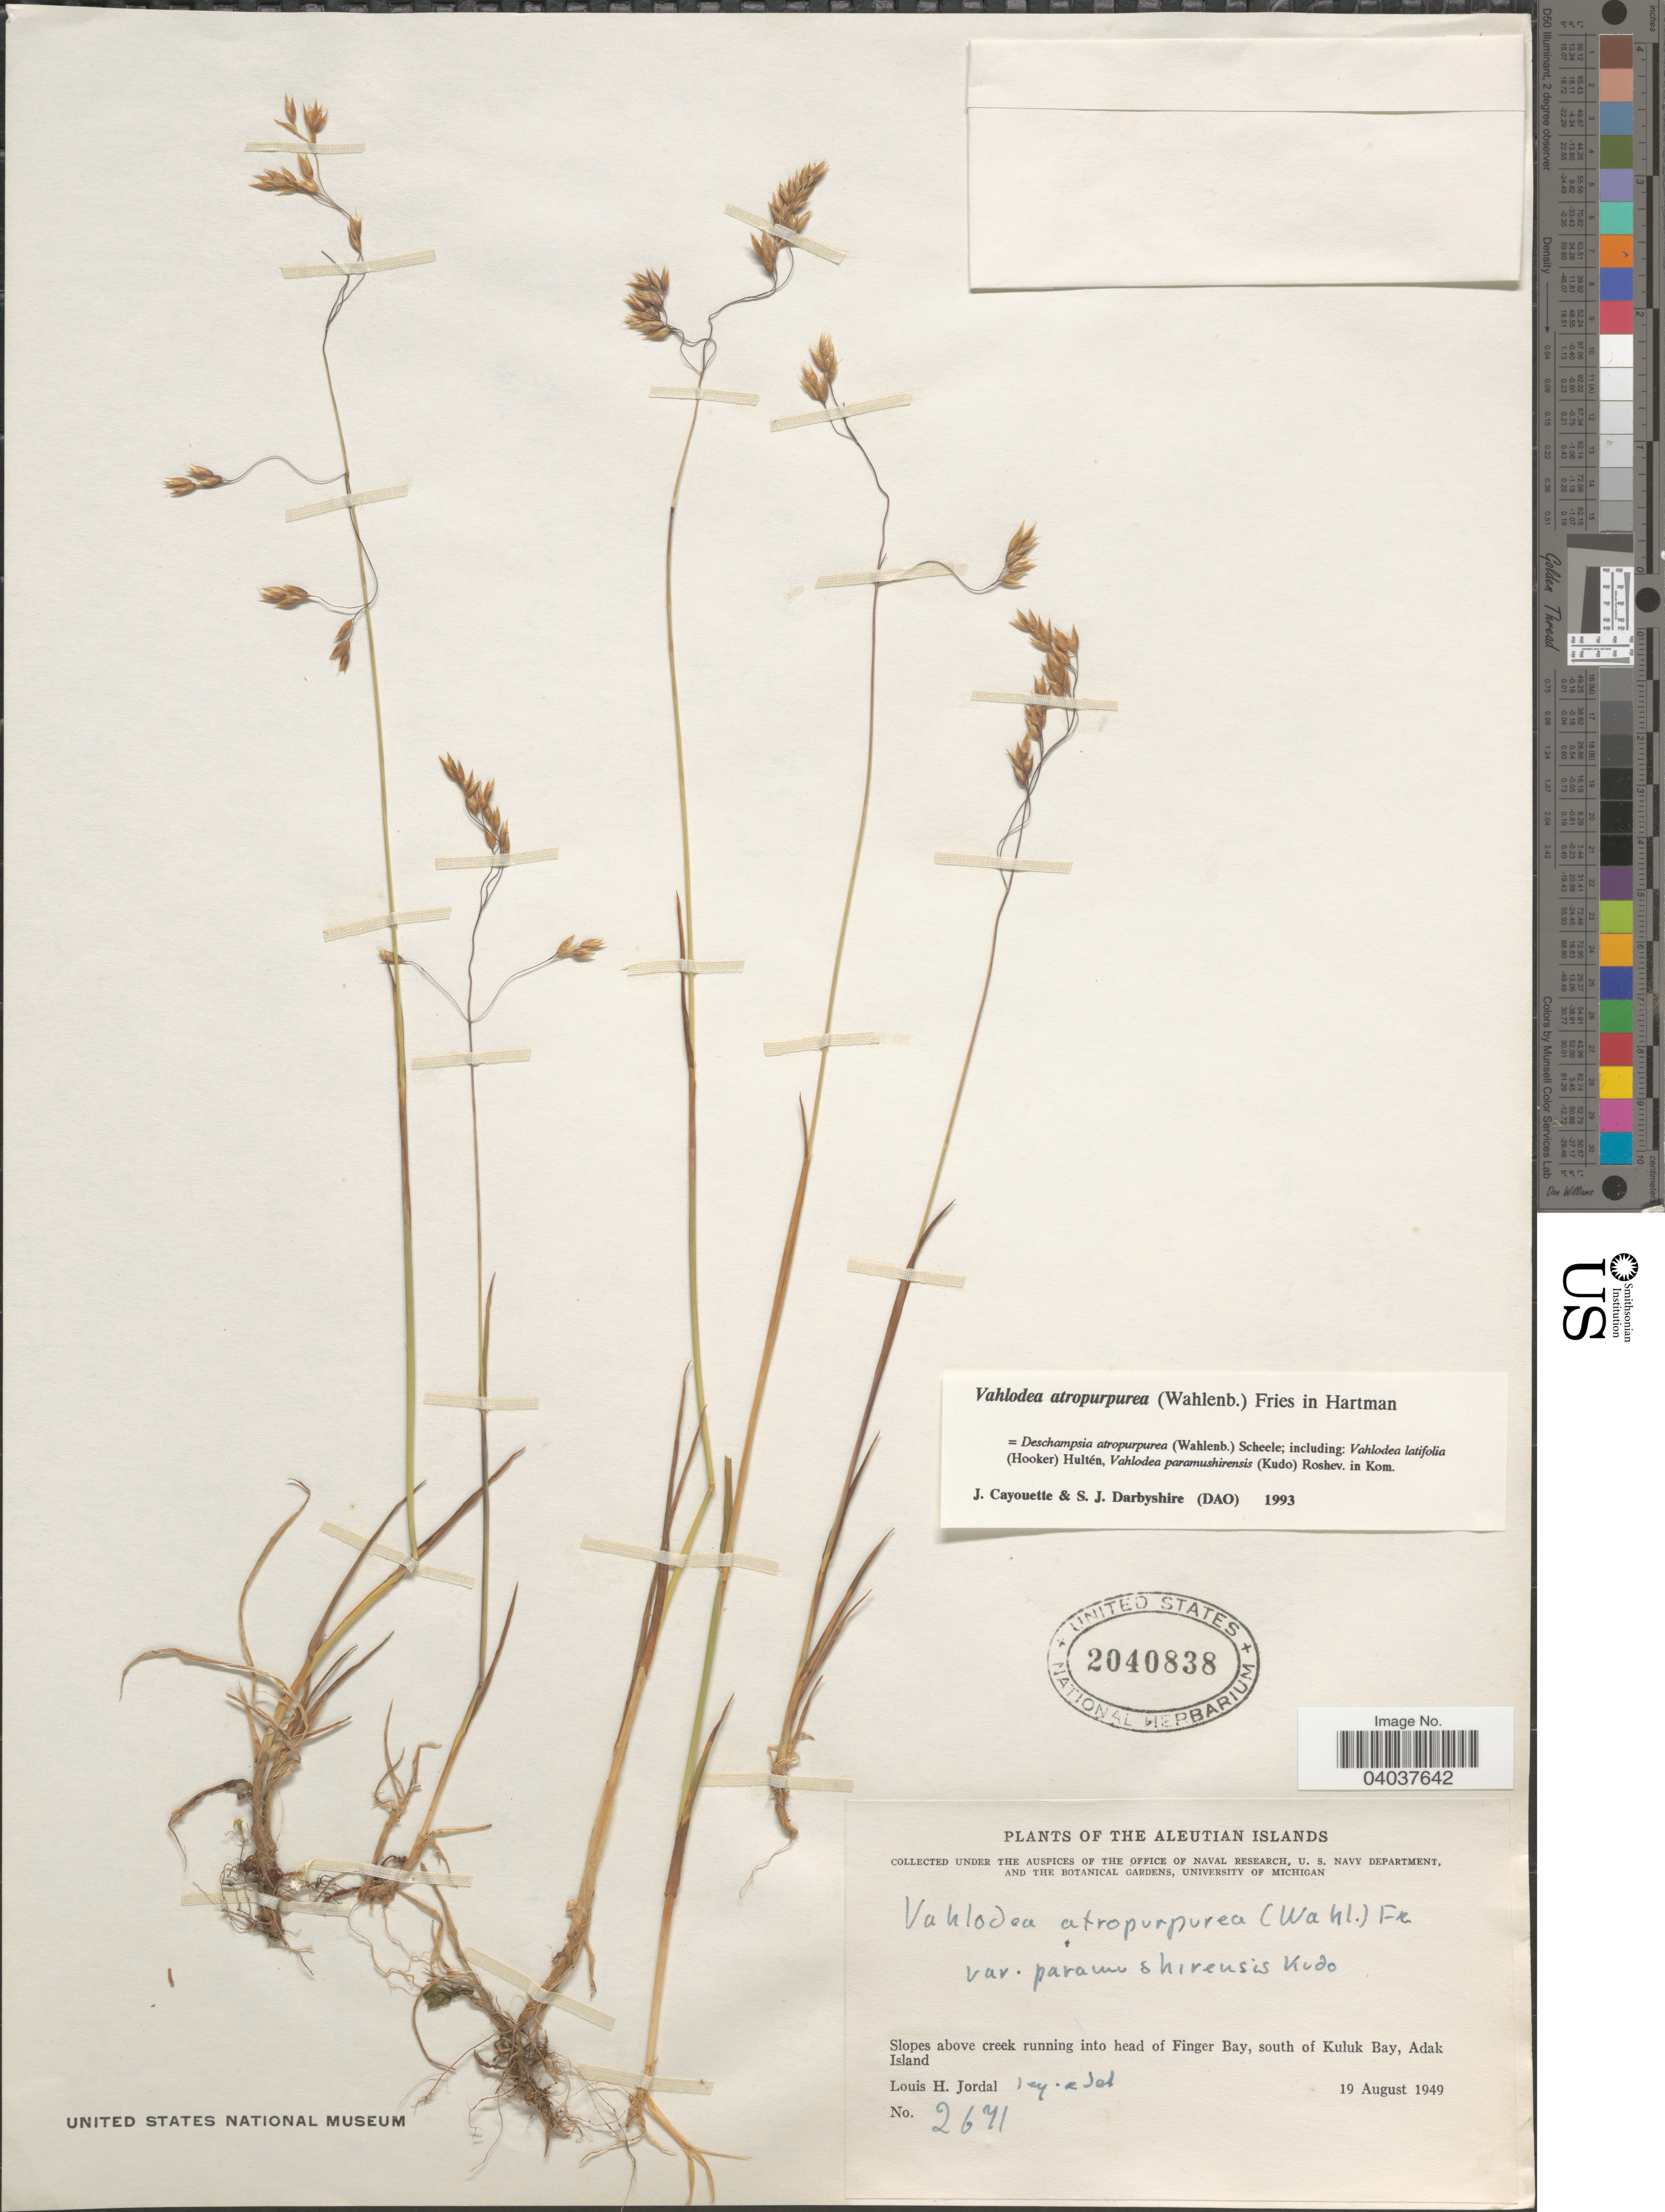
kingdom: Plantae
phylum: Tracheophyta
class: Liliopsida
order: Poales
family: Poaceae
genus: Vahlodea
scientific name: Vahlodea atropurpurea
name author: (Wahlenb.) Fr. ex Hartm.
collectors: L. Jordal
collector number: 2671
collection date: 1949-08-19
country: United States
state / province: Alaska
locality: Aleutian Islands. Slopes above creek running into head of Finger Bay, south of Kuluk Bay, Adak Island.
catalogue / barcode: US 2040838